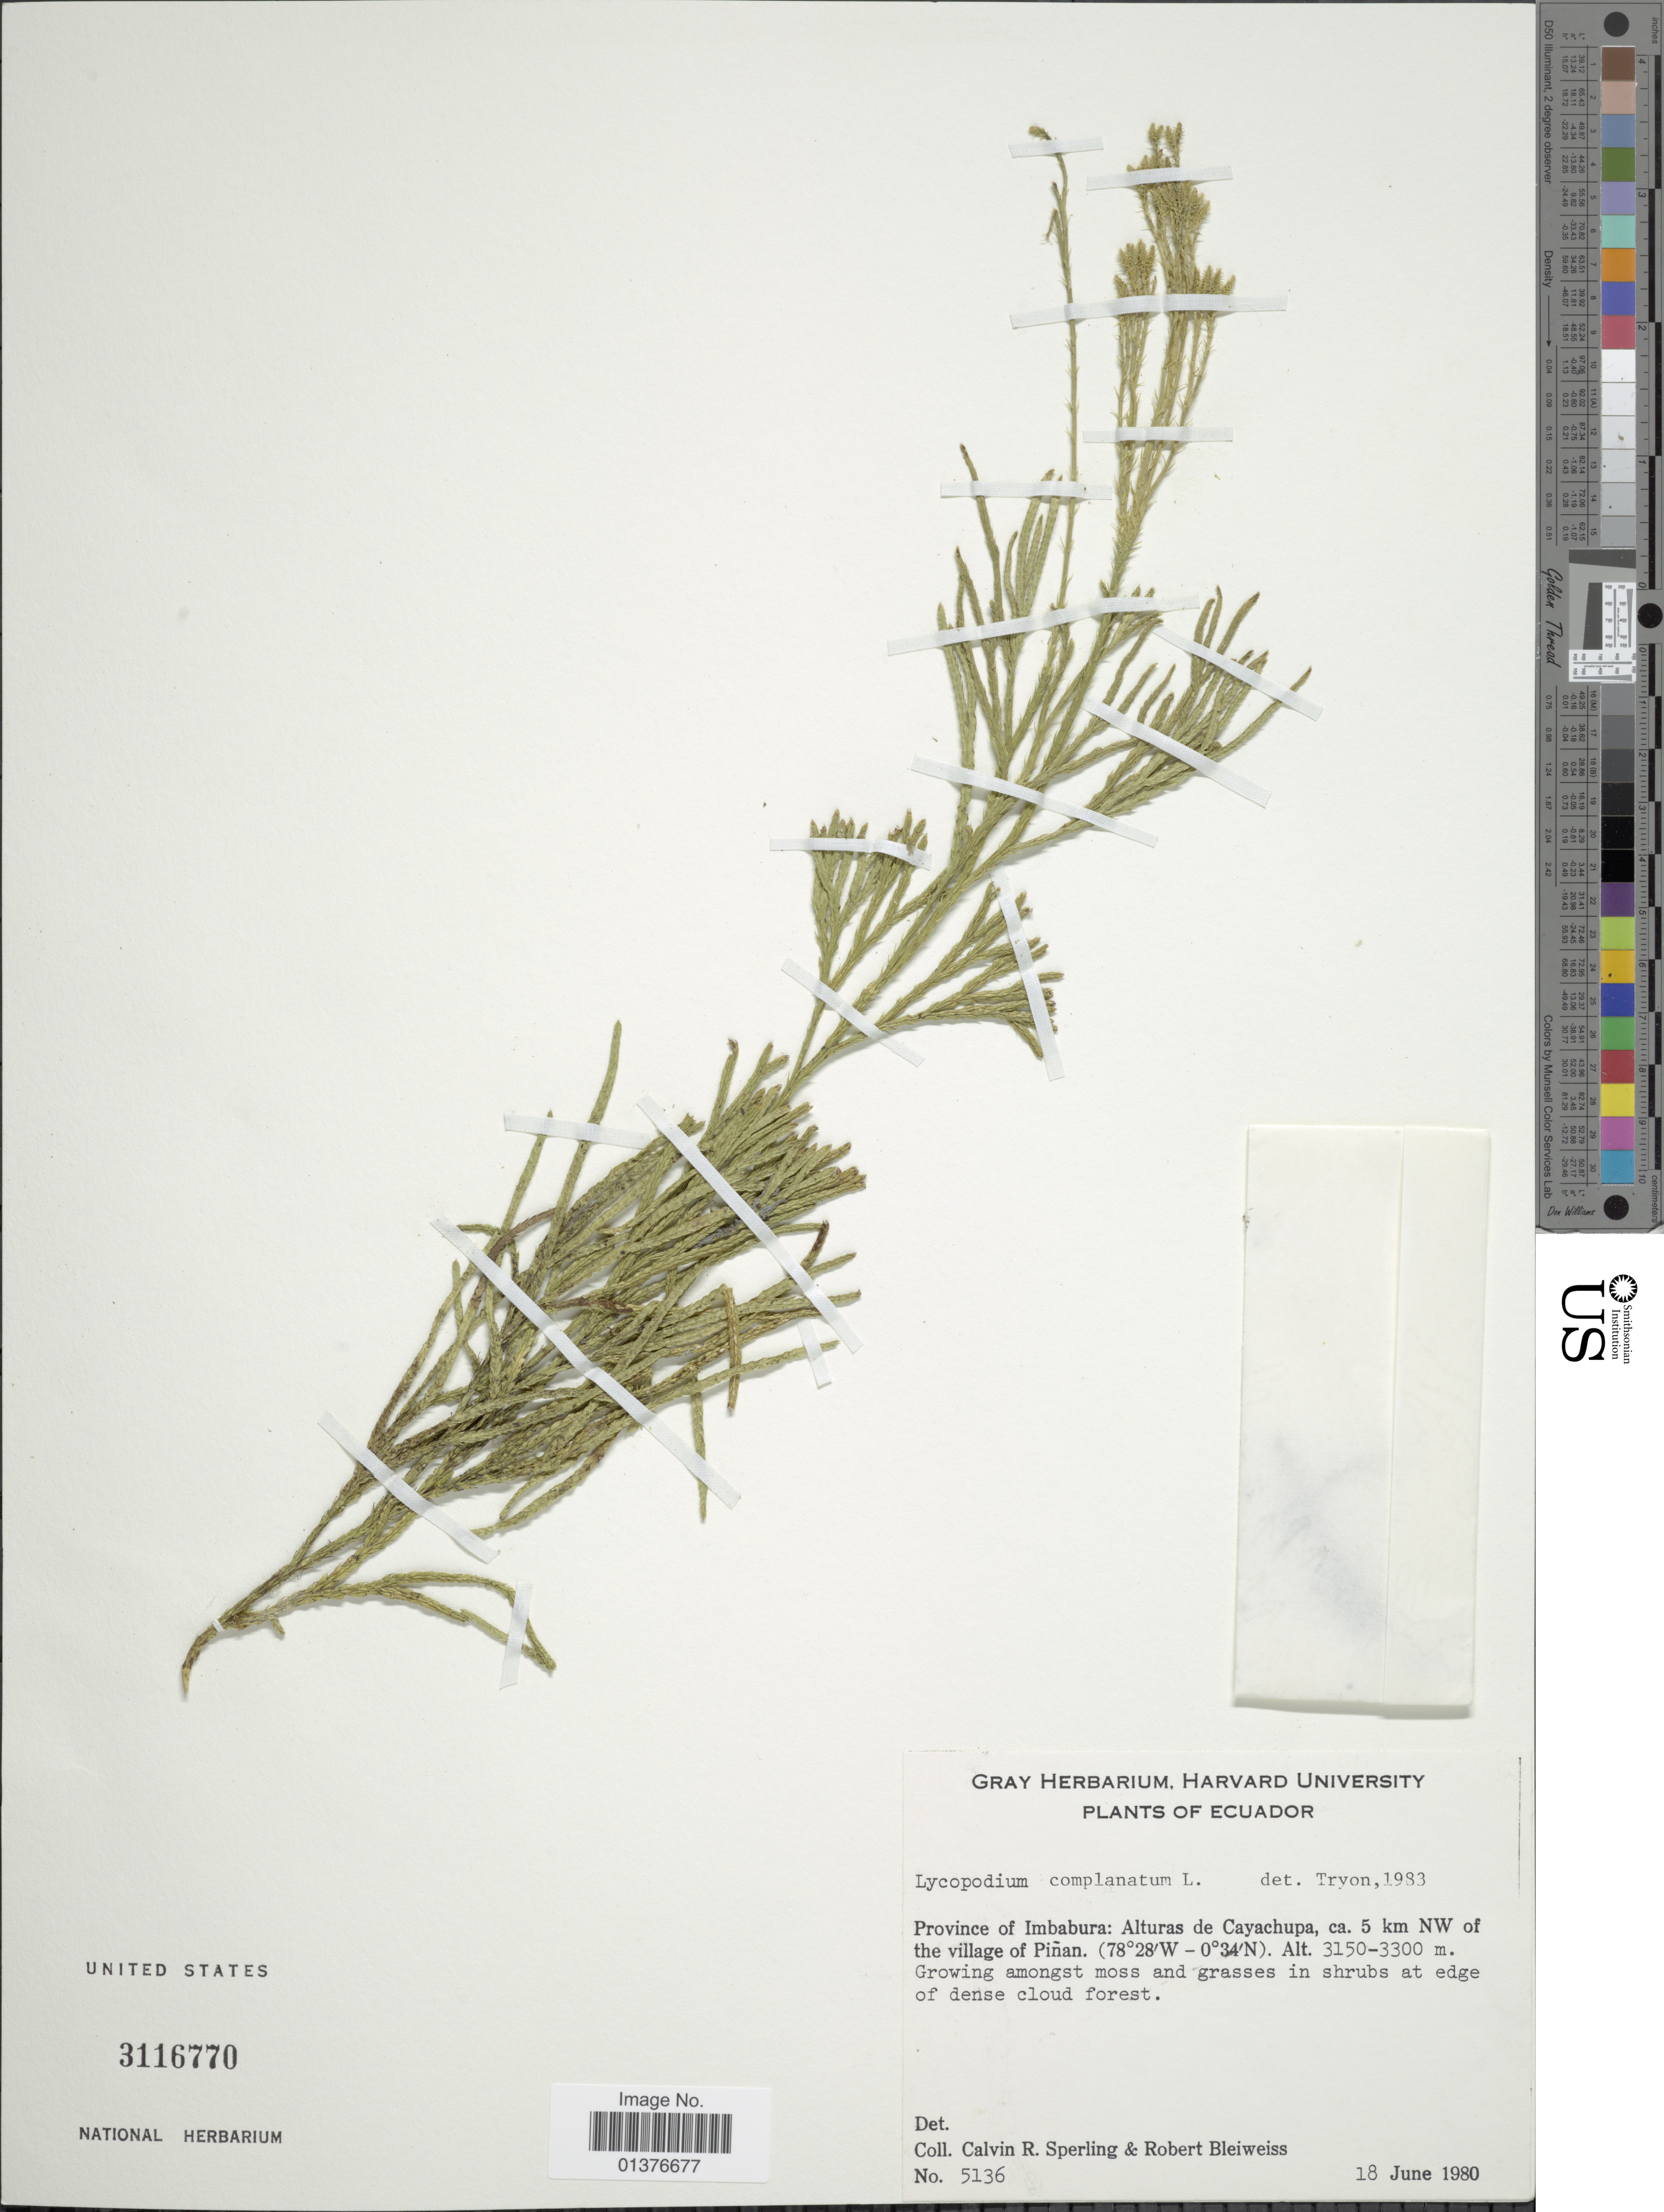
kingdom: Plantae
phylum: Tracheophyta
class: Lycopodiopsida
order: Lycopodiales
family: Lycopodiaceae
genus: Diphasiastrum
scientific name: Diphasiastrum thyoides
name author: (Humb. & Bonpl. ex Willd.) Holub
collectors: C. R. Sperling & R. Bleiweiss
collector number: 5136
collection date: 1980-06-18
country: Ecuador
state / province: Imbabura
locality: Alturas de Cayachupa, ca. 5km NW of the village of Piñan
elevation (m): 3150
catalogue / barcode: US 3116770